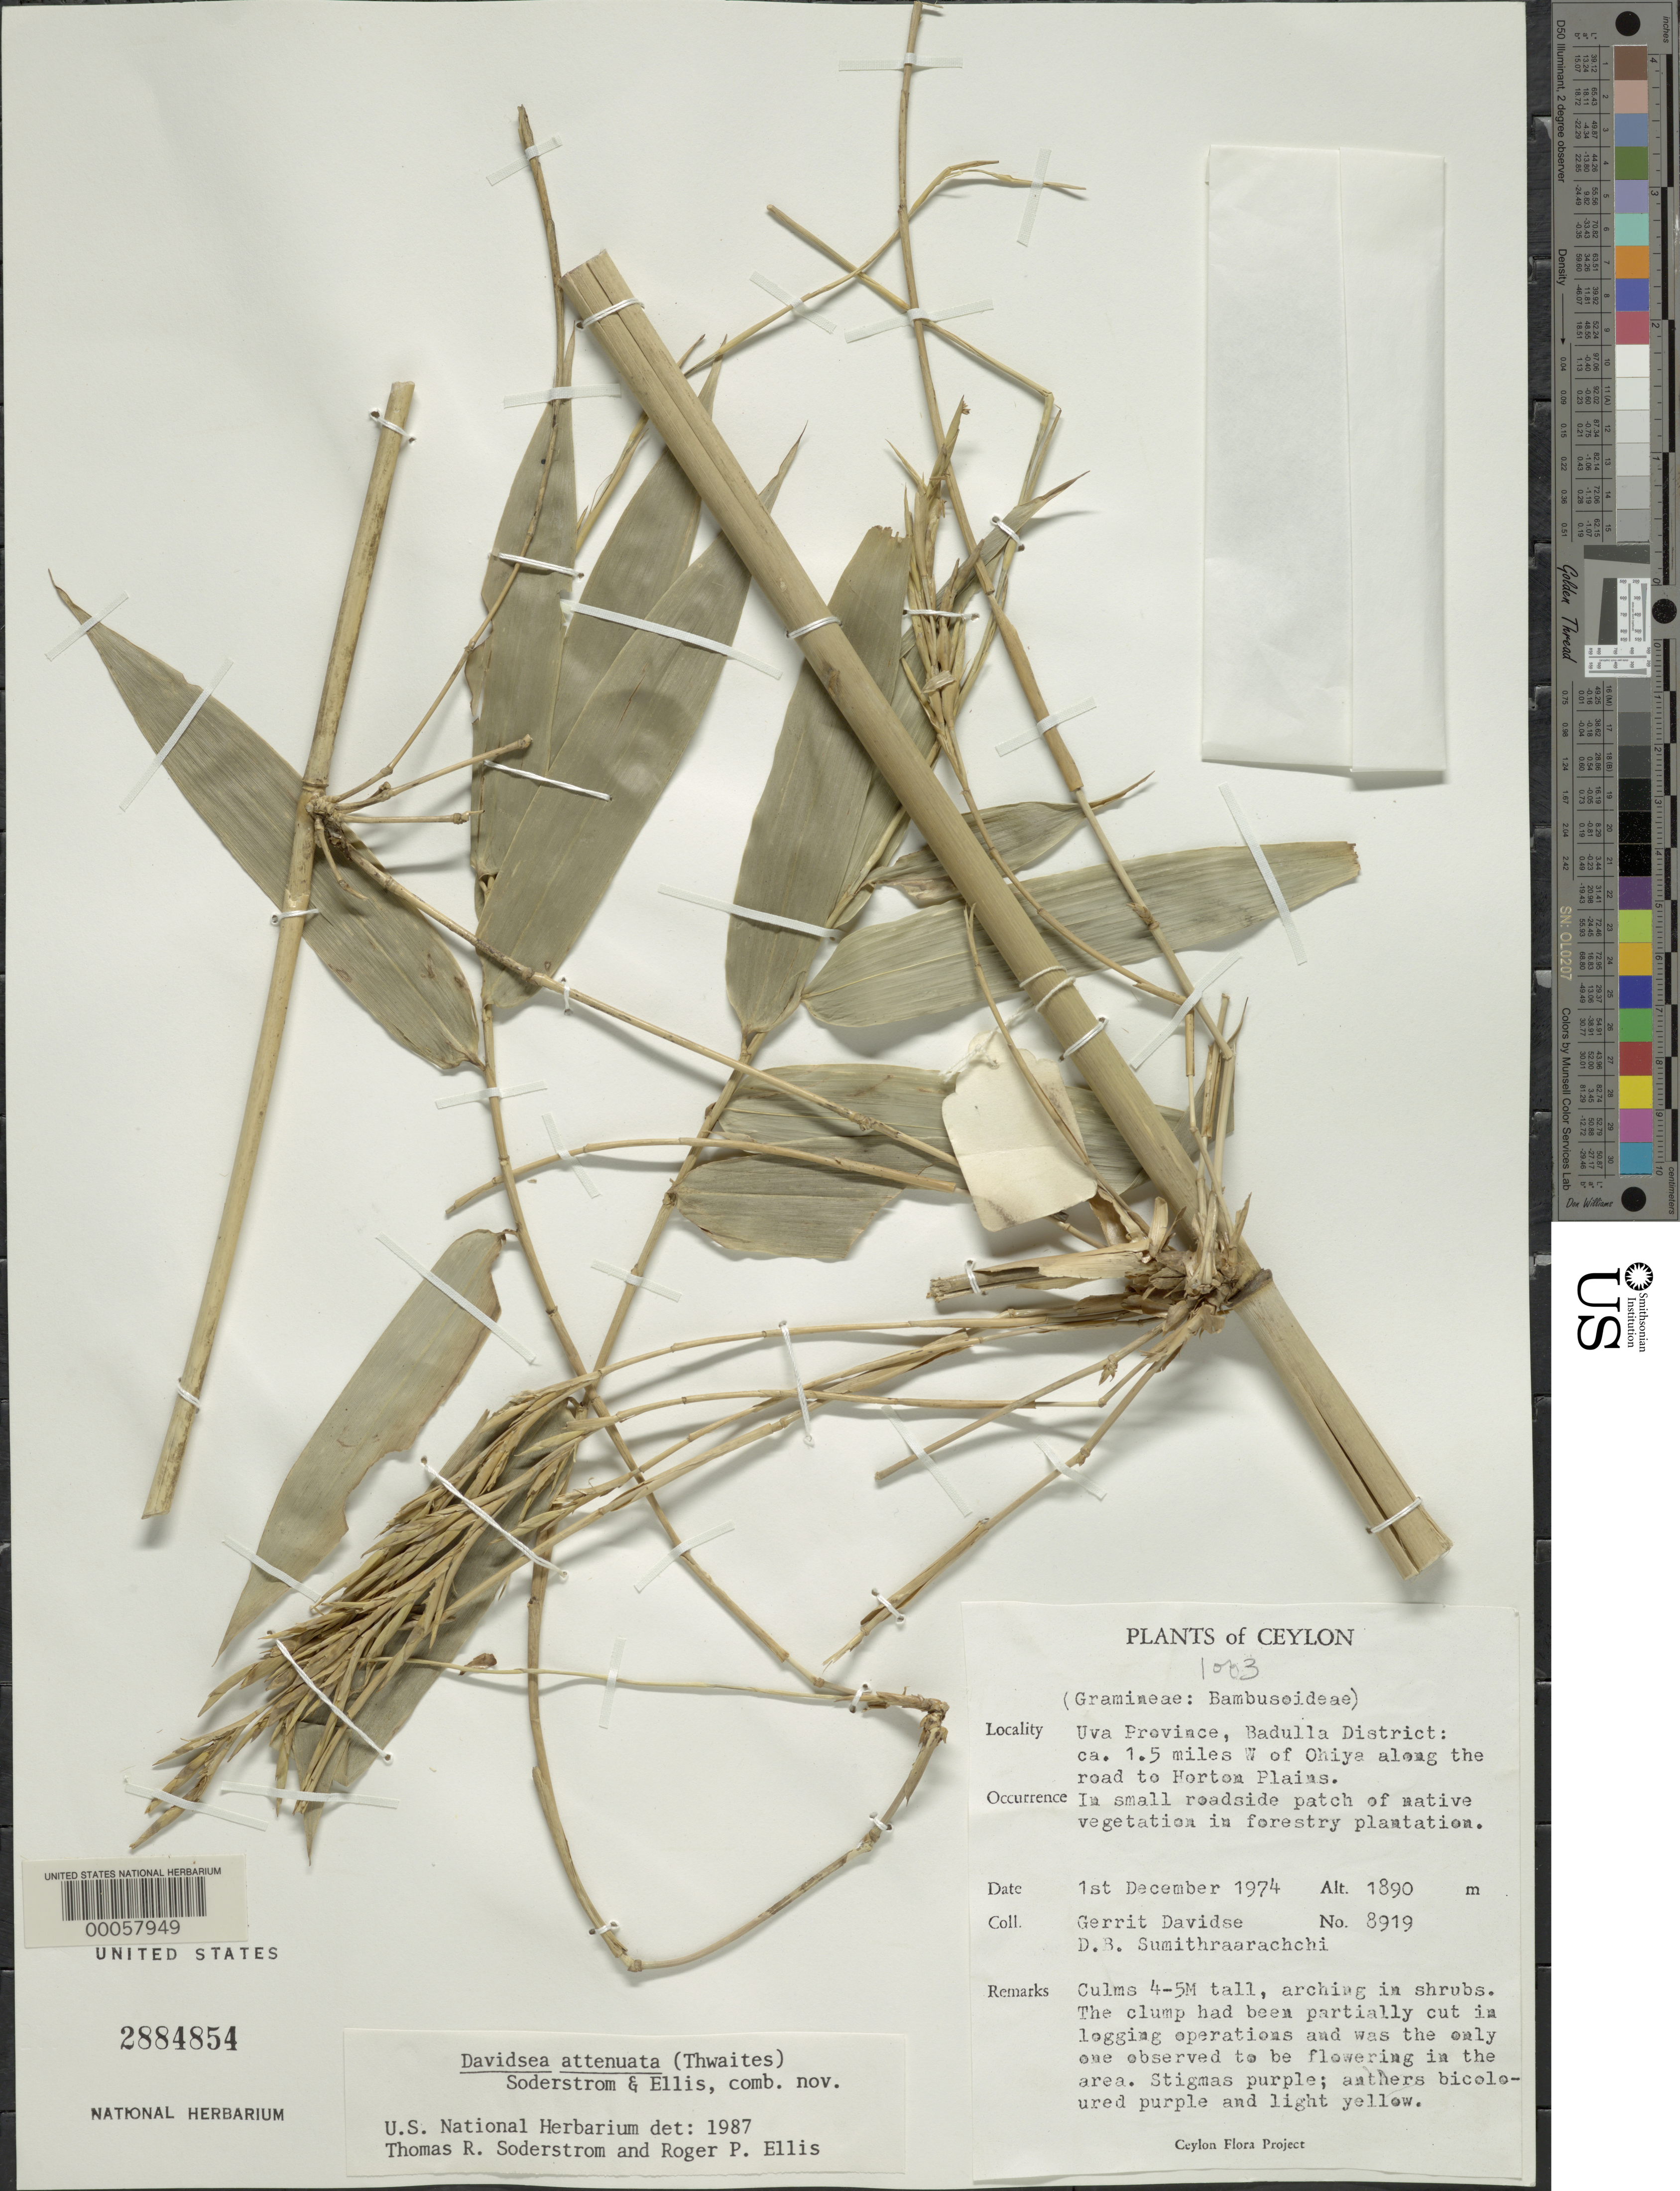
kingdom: Plantae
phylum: Tracheophyta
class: Liliopsida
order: Poales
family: Poaceae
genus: Davidsea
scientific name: Davidsea attenuata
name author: (Thwaites) Soderstr. & R.P. Ellis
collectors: G. Davidse & D. B. Sumithraarachchi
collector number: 8919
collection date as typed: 01 Dec 1974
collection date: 1974-12-01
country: Sri Lanka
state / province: Uva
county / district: Badulla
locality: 1.5 miles w of ohiya along the road to horton plains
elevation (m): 1890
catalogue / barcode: US 2884854